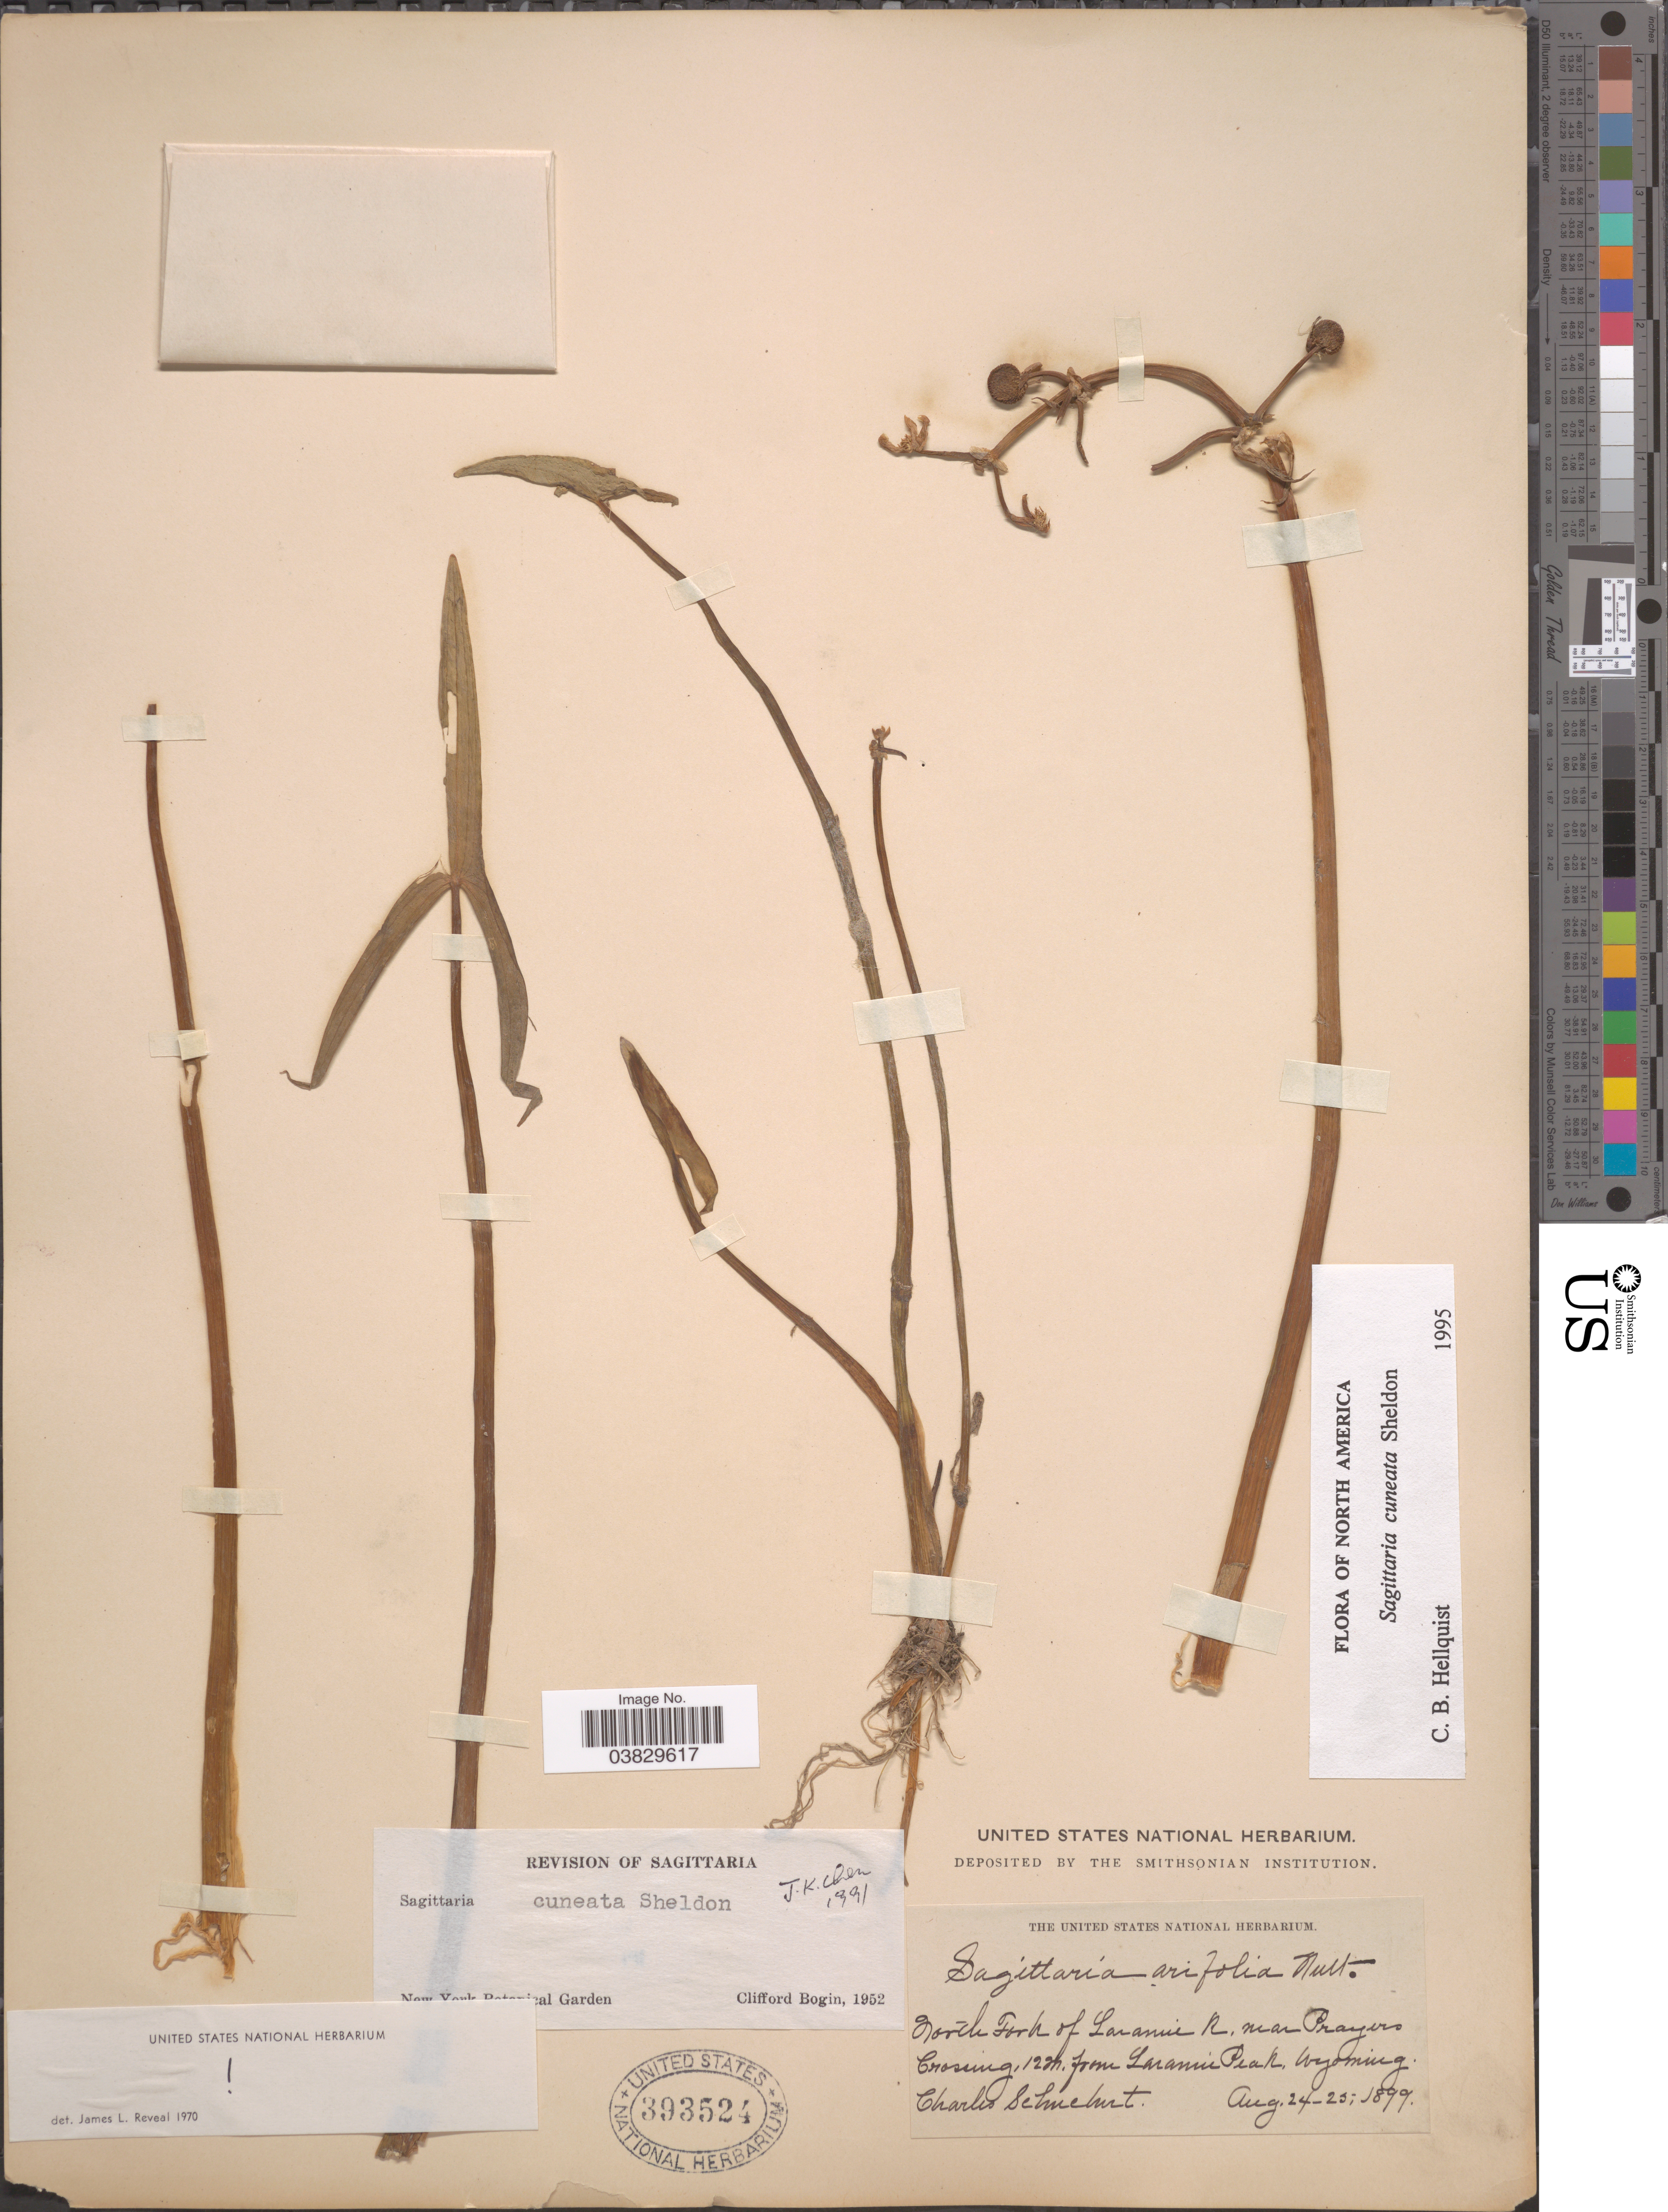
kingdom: Plantae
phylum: Tracheophyta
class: Liliopsida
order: Alismatales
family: Alismataceae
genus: Sagittaria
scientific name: Sagittaria cuneata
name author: E. Sheld.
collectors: C. Schuchert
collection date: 1899-08-24/1899-08-25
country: United States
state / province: Wyoming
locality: North Fork of Laramie R. near Prayers Crossing, 12 m from Laramie Peak.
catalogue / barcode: US 393524